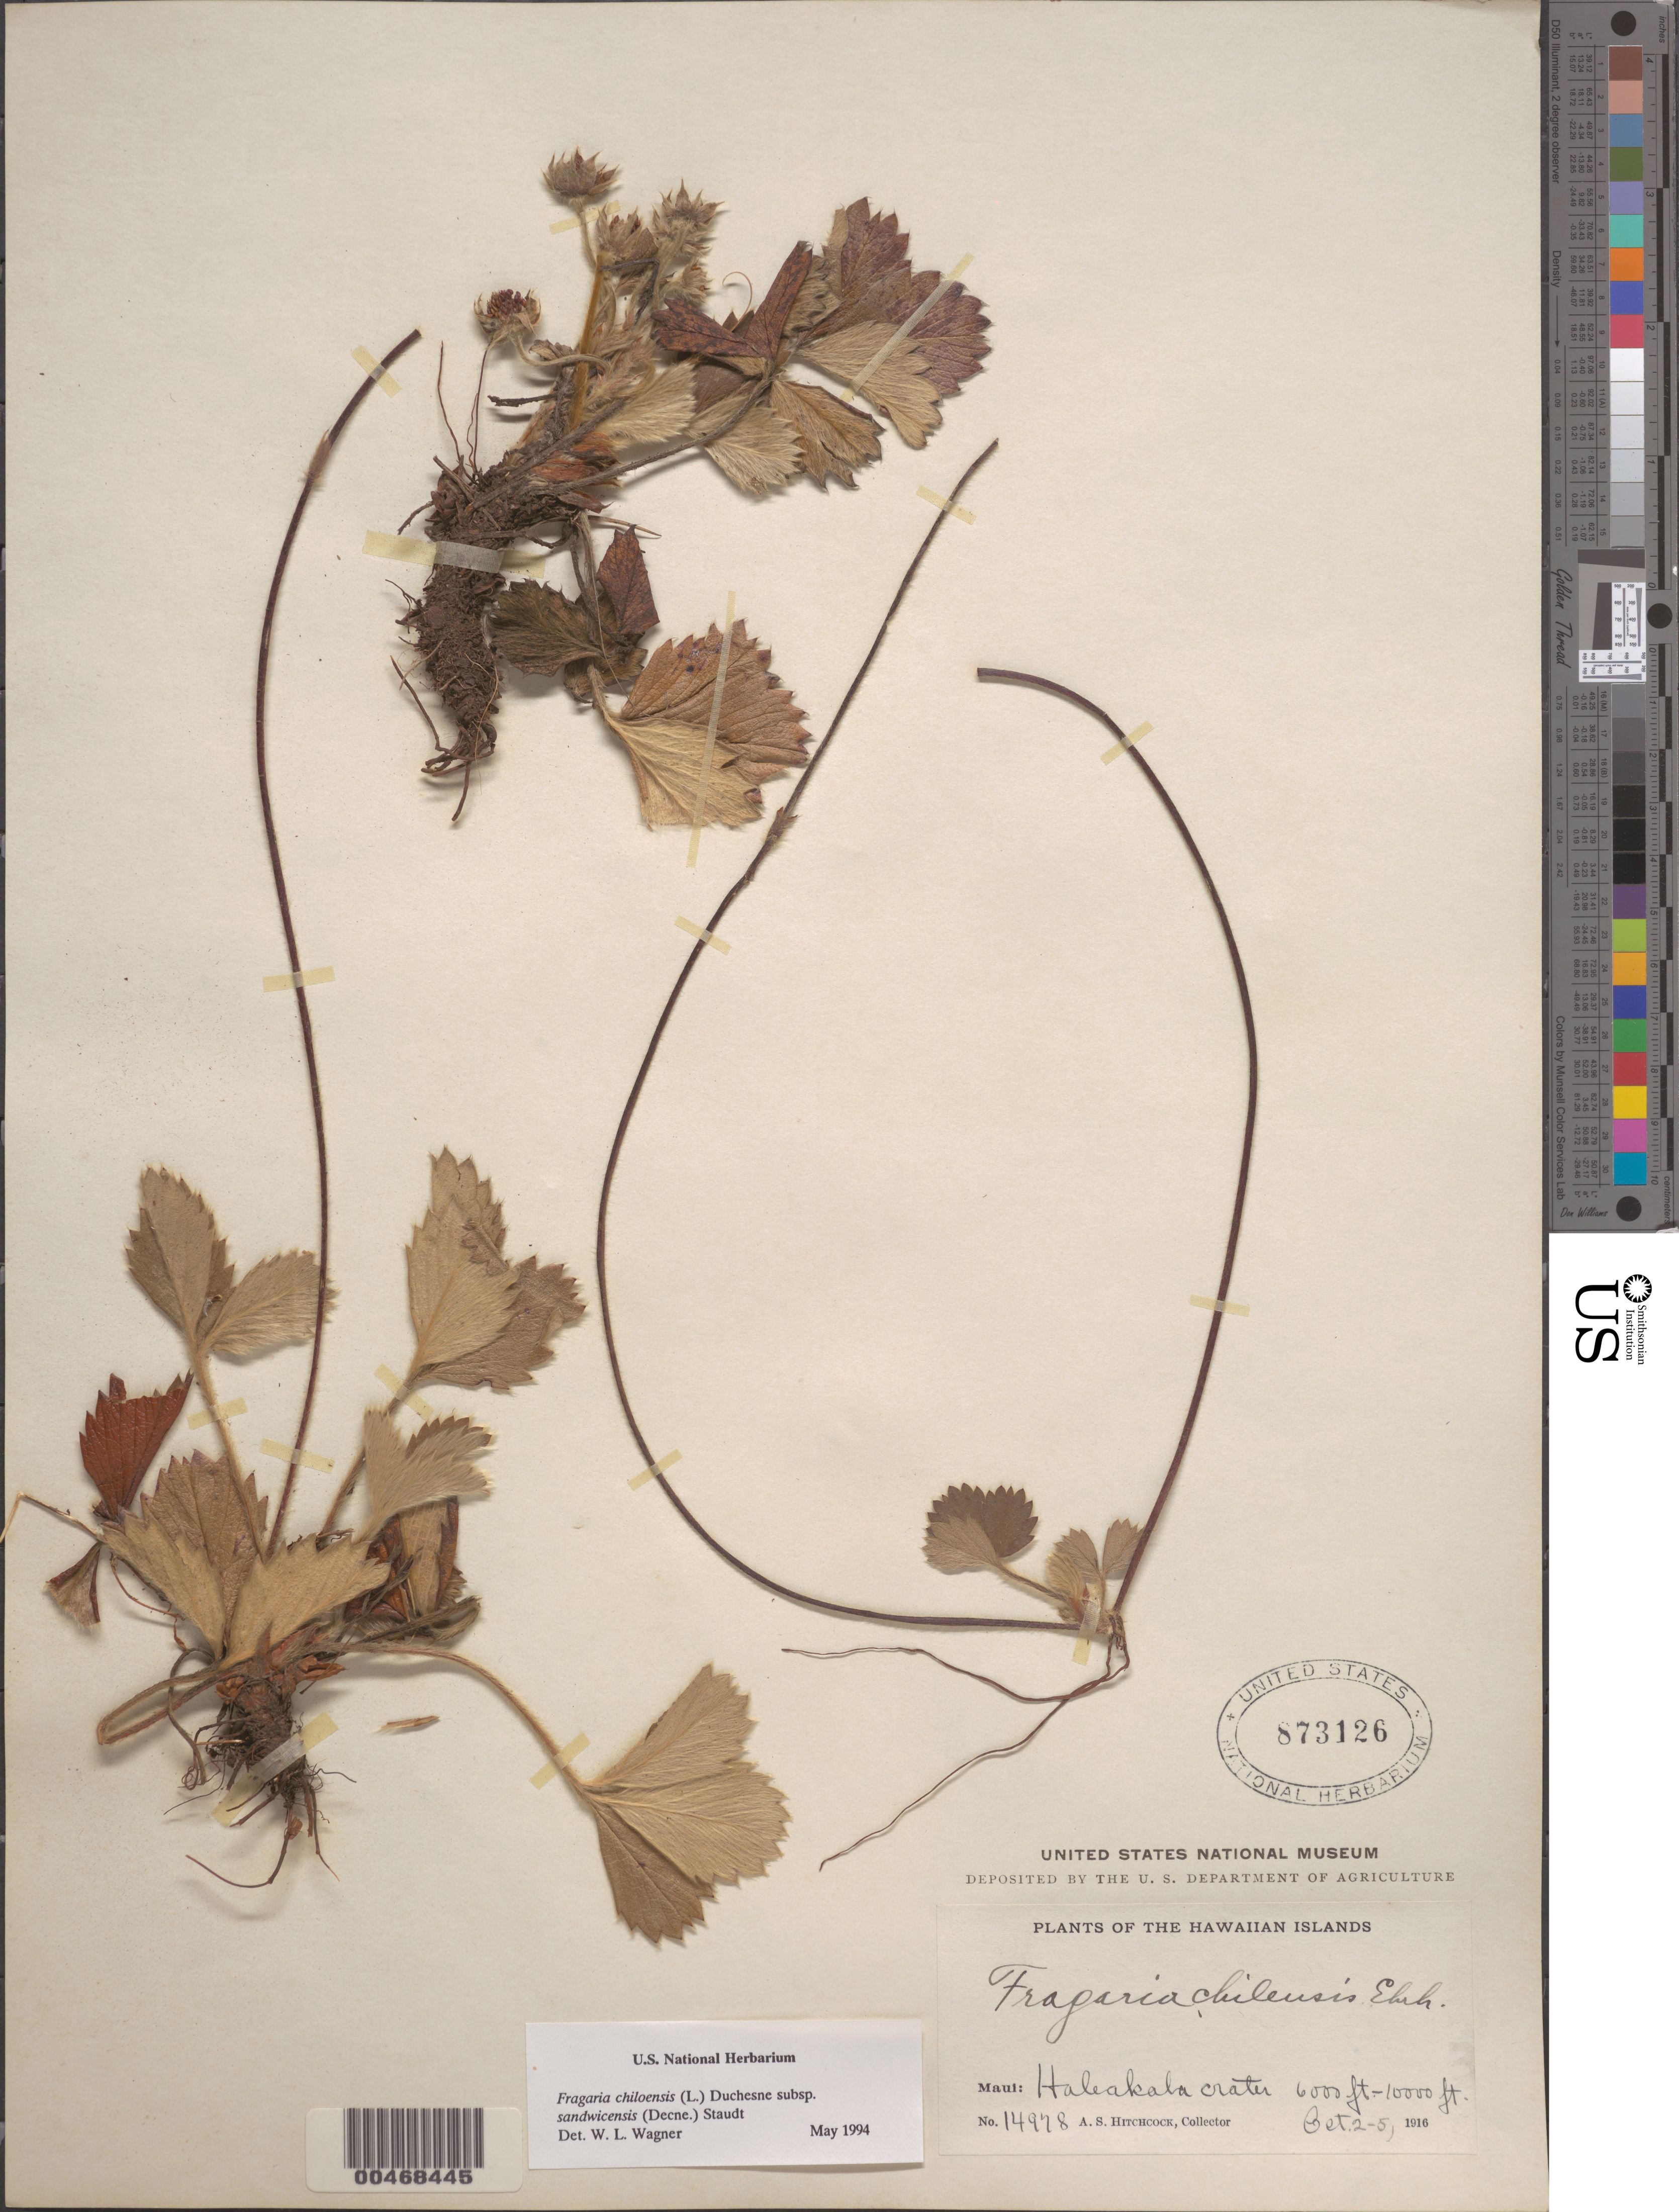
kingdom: Plantae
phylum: Tracheophyta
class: Magnoliopsida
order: Rosales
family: Rosaceae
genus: Fragaria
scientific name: Fragaria chiloensis subsp. sandwicensis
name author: (Decne.) Staudt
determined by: Wagner, W. L., (BOT), Smithsonian Institution - National Museum of Natural History (UNITED STATES)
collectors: A. S. Hitchcock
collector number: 14978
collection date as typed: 2 Oct 1916 to 5 Oct 1916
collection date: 1916-10-02/1916-10-05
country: United States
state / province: Hawaii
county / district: Maui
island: Maui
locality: Haleakala Crater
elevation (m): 1829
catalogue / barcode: US 873126